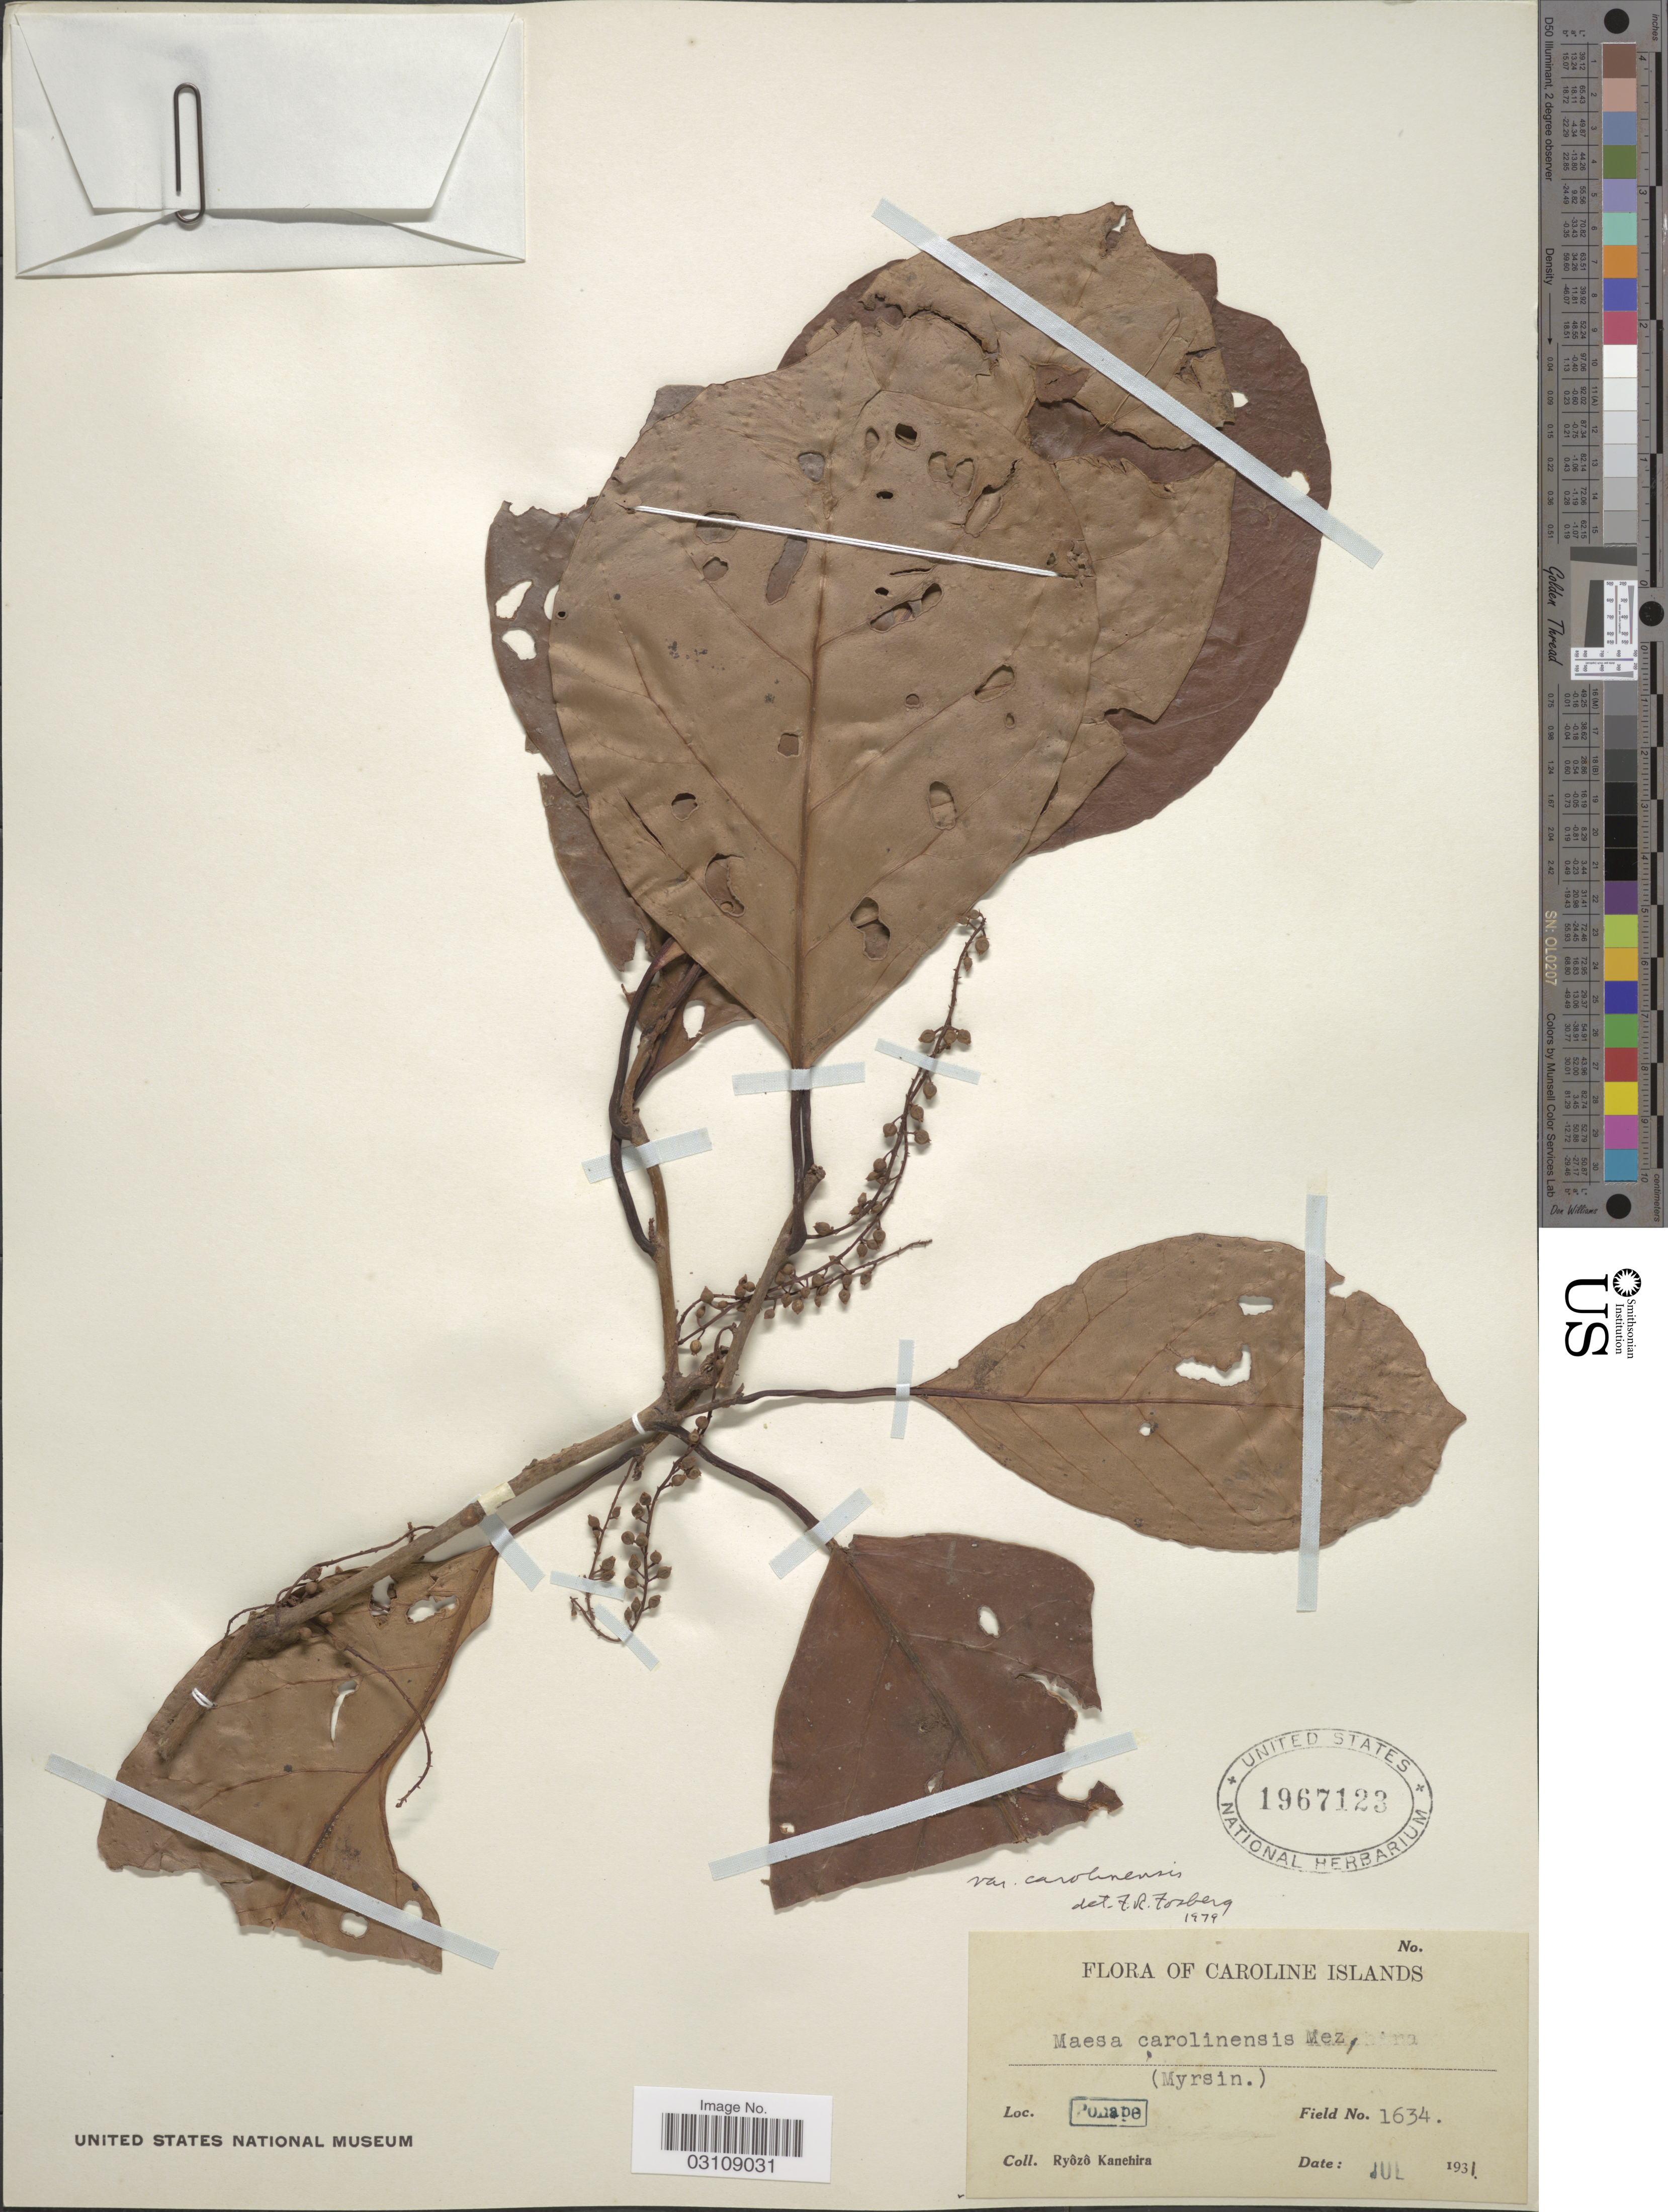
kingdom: Plantae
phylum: Tracheophyta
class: Magnoliopsida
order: Ericales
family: Primulaceae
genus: Maesa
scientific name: Maesa carolinensis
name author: Mez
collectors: R. Kanehira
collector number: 1634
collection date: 1931-07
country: Micronesia, Federated States of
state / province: Pohnpei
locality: Caroline Islands, Ponape.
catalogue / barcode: US 1967123